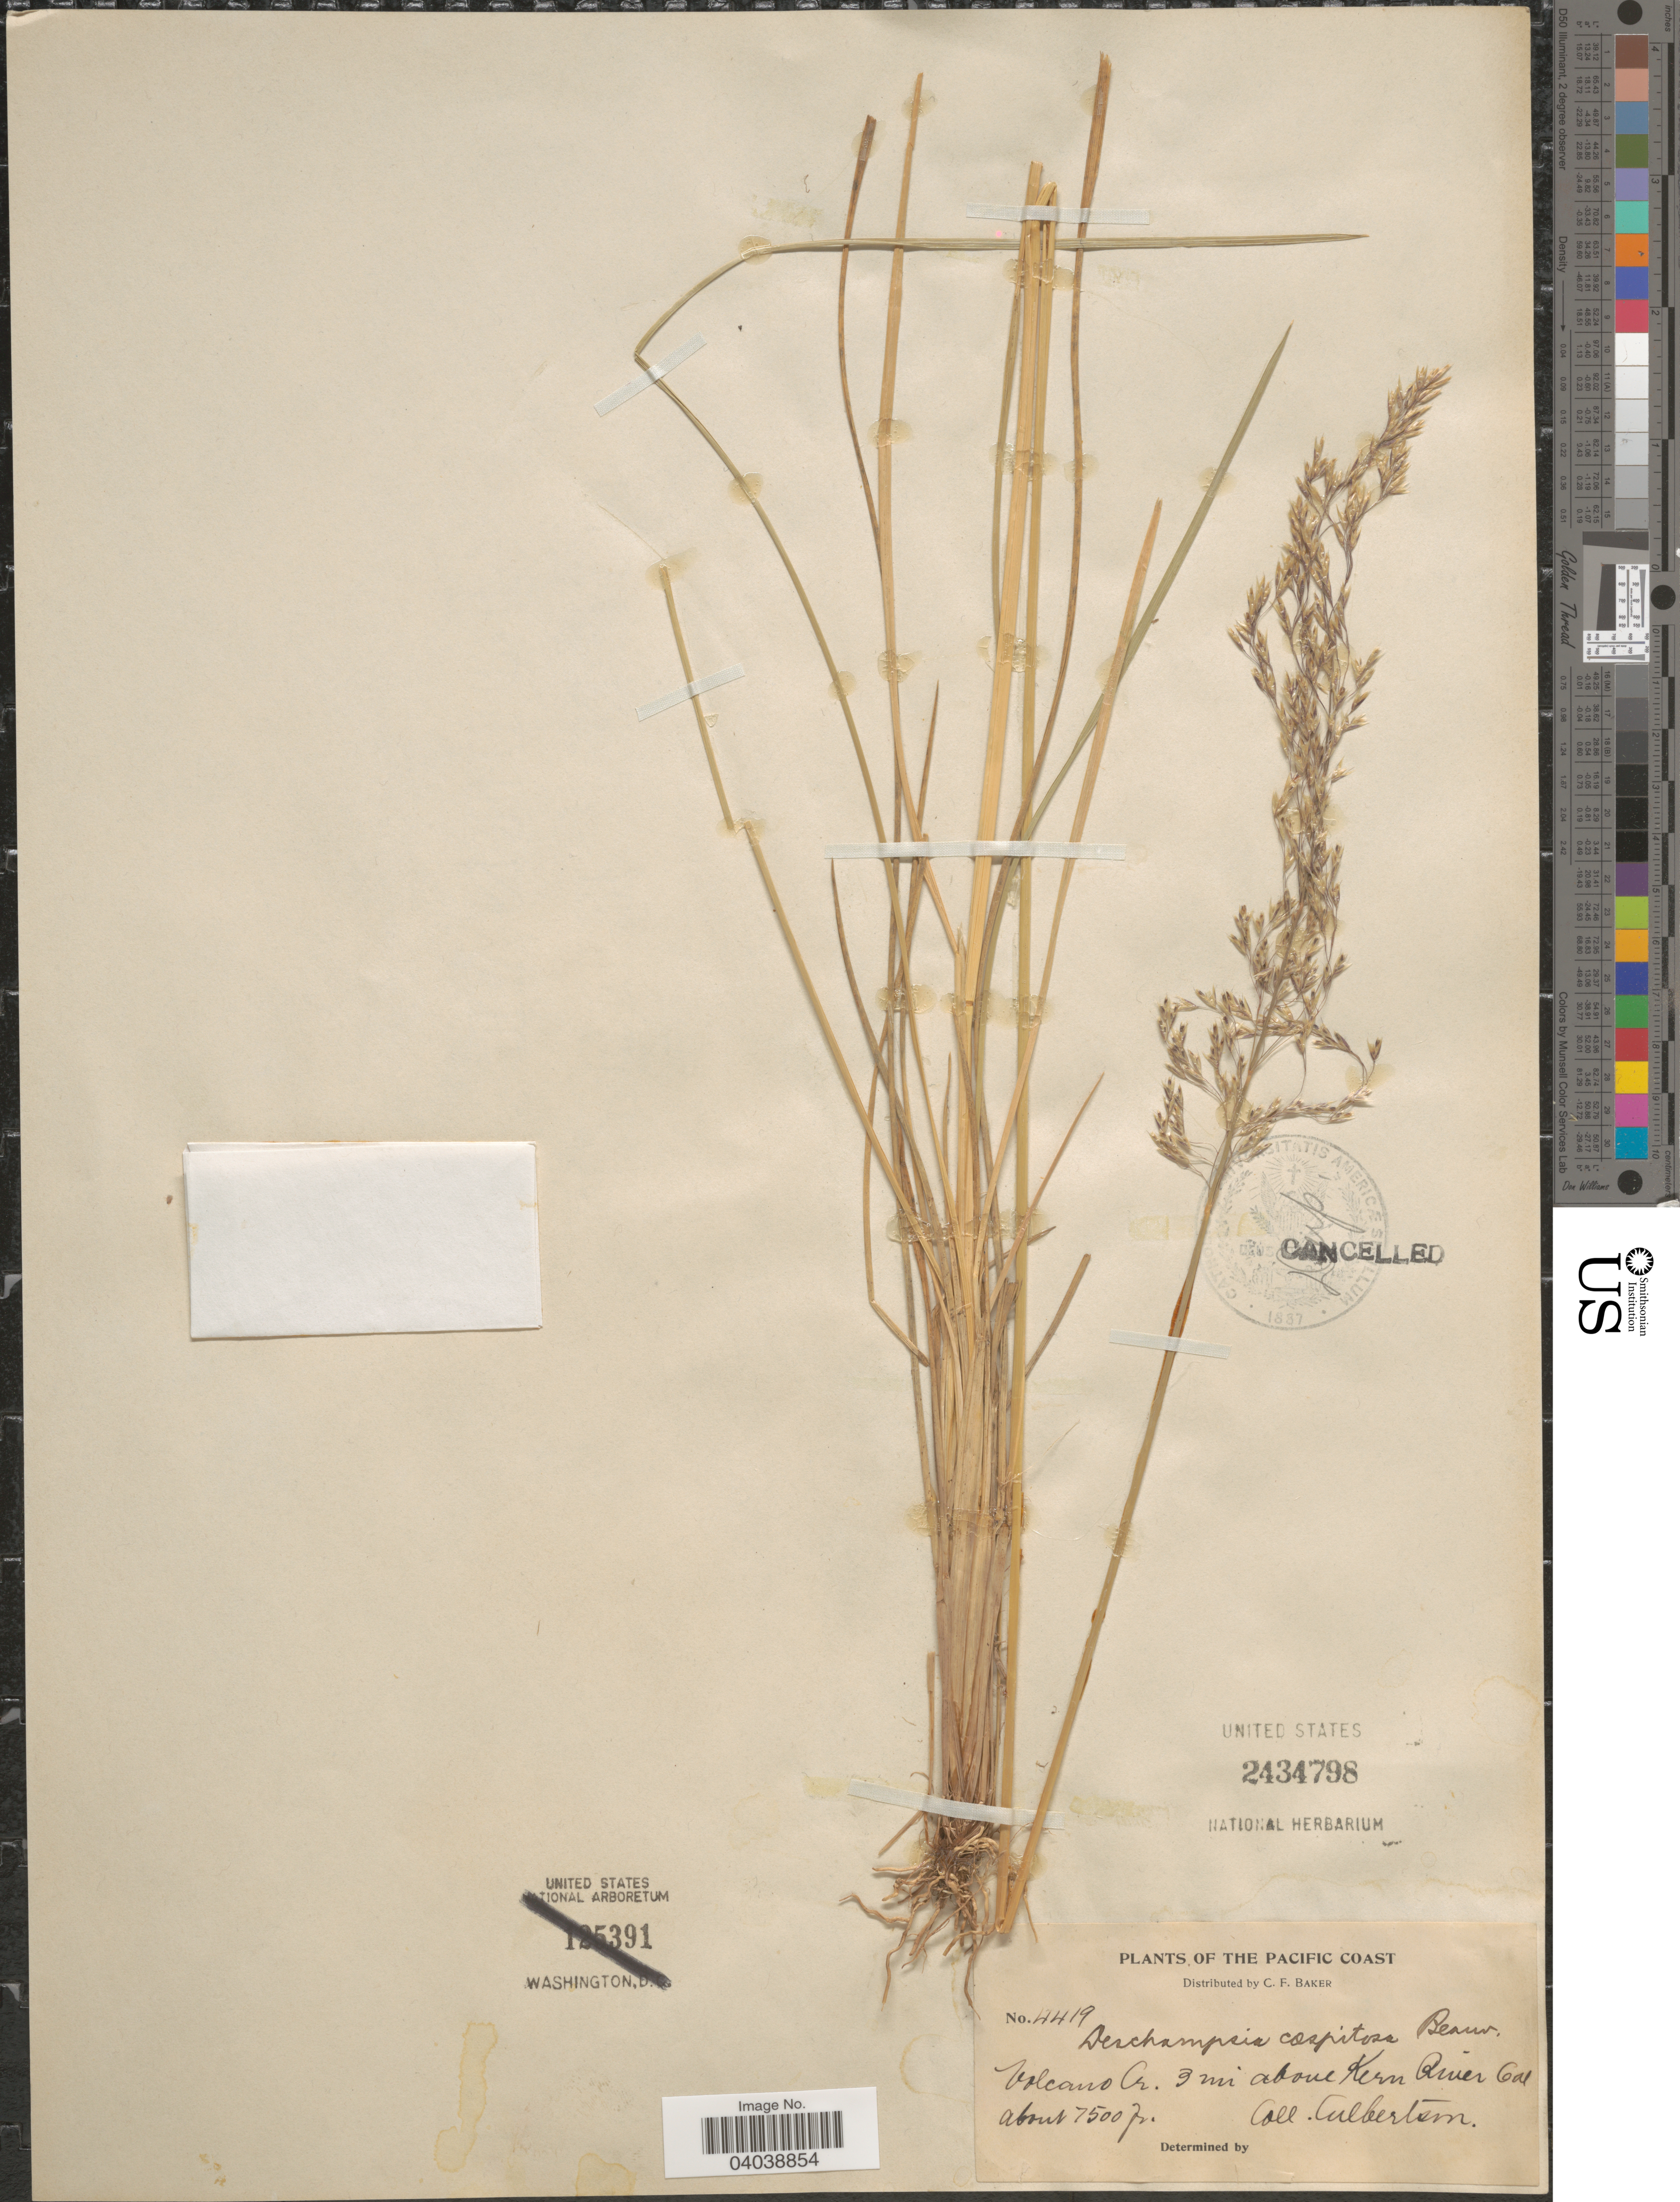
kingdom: Plantae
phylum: Tracheophyta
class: Liliopsida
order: Poales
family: Poaceae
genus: Deschampsia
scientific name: Deschampsia cespitosa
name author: (L.) P. Beauv.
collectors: -. Culbertson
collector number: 4419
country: United States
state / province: California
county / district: Kern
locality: The Pacific Coast. Volcano Cr. 3 mi. above Kern River.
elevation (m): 2286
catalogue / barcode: US 2434798